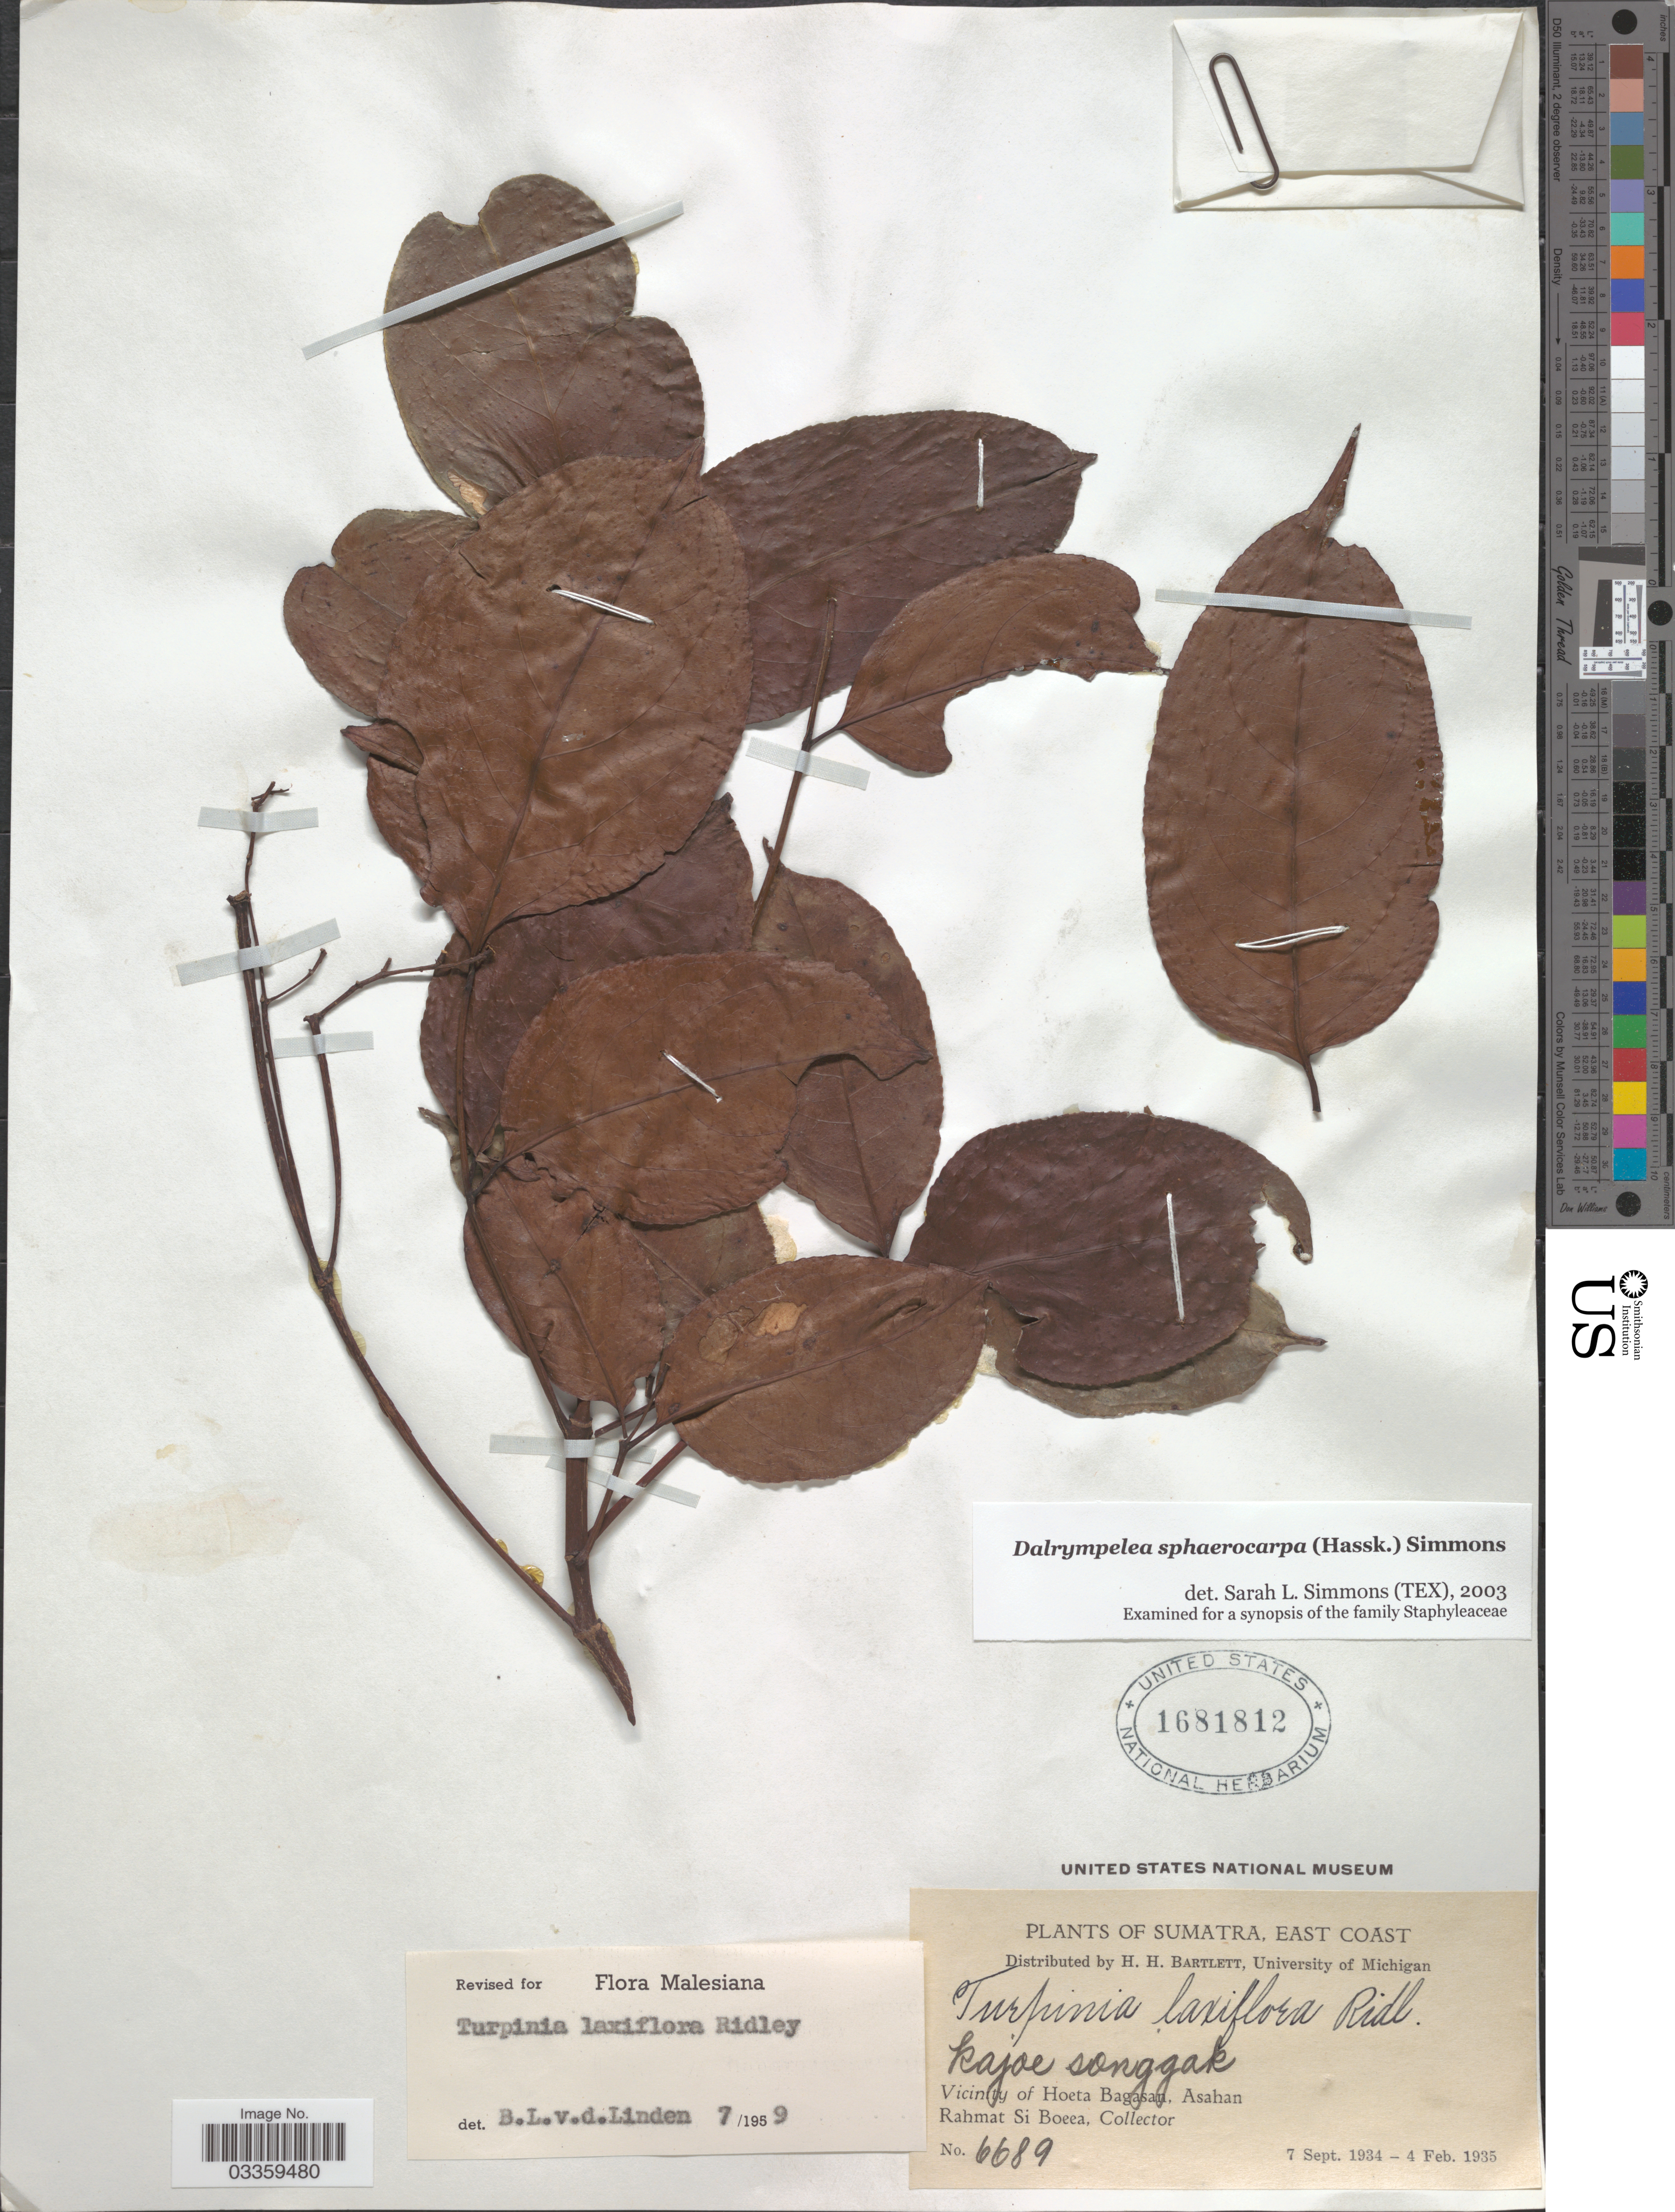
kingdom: Plantae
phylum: Tracheophyta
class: Magnoliopsida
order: Crossosomatales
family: Staphyleaceae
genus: Dalrympelea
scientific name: Dalrympelea sphaerocarpa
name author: (Hassk.) Nor-Ezzaw.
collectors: Rahmat Si Boeea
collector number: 6689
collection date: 1934-09-07/1935-02-04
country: Indonesia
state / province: Sumatra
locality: East Coast. Vicinity of Hoeta Bagasan, Asahan.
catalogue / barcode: US 1681812